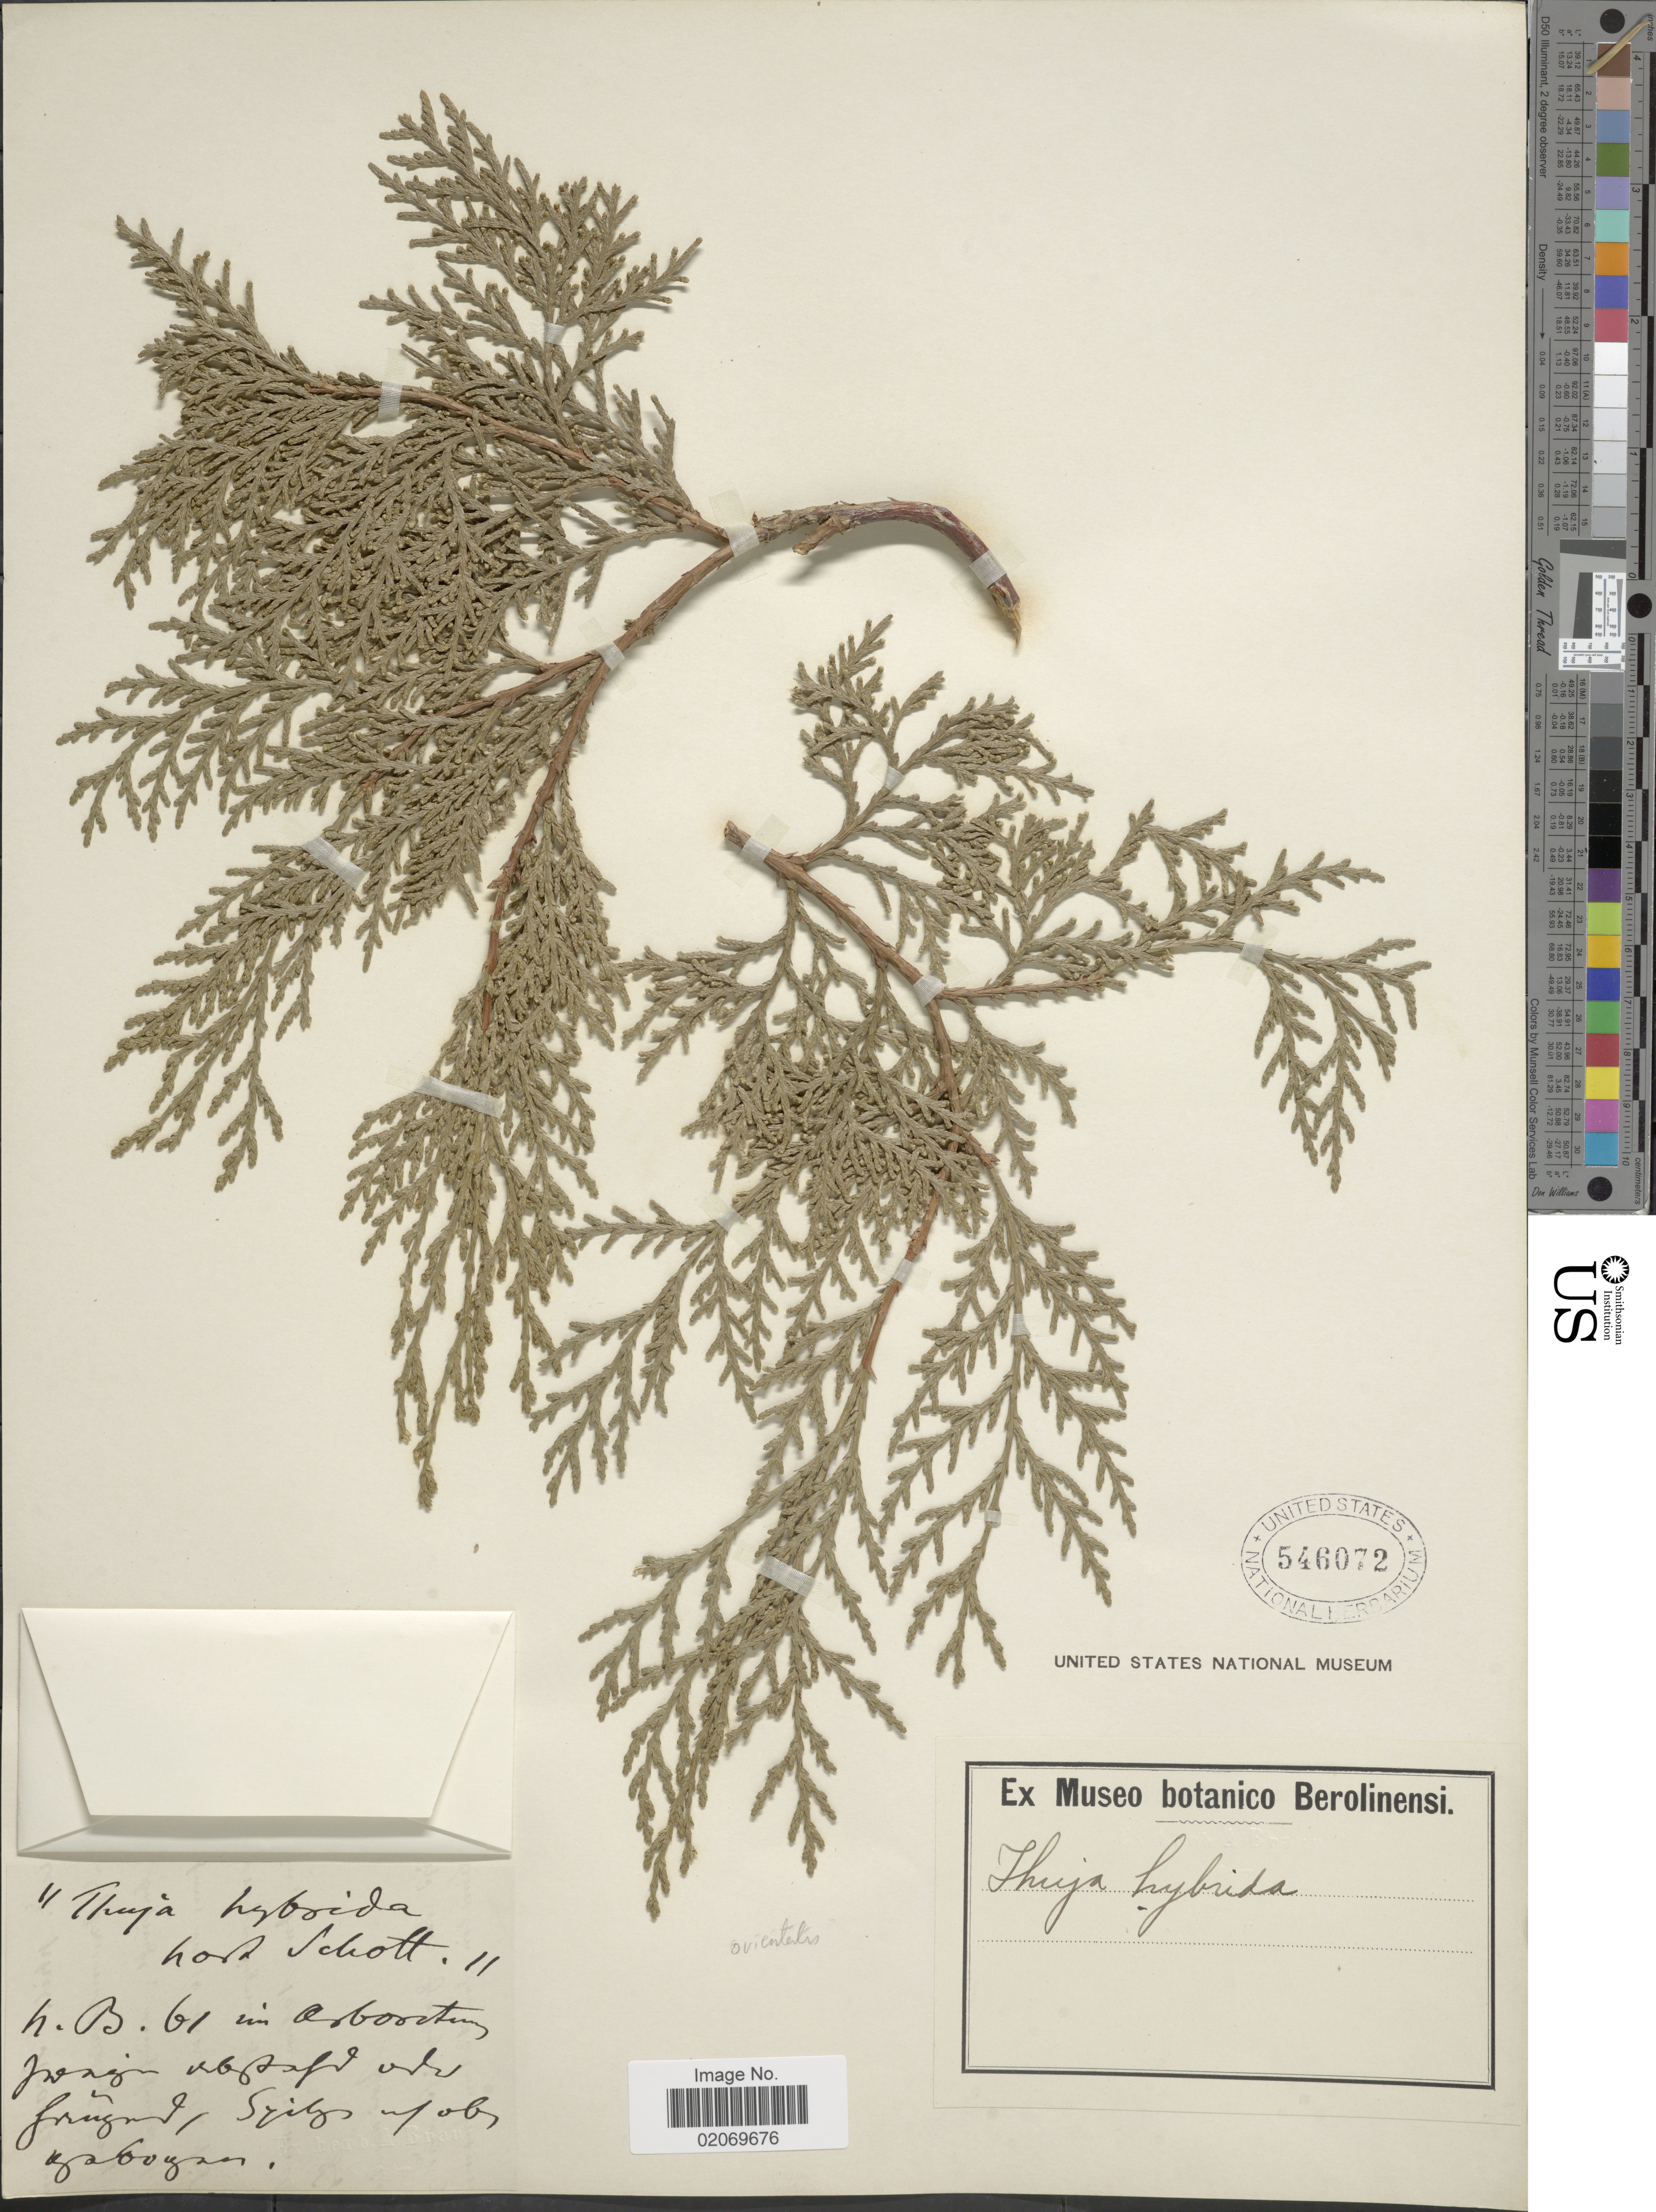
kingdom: Plantae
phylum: Tracheophyta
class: Pinopsida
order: Pinales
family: Cupressaceae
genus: Thuja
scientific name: Thuja orientalis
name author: L.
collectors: ex Museo Botanico Berolinensi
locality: In arboretum [illegible text]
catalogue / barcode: US 546072